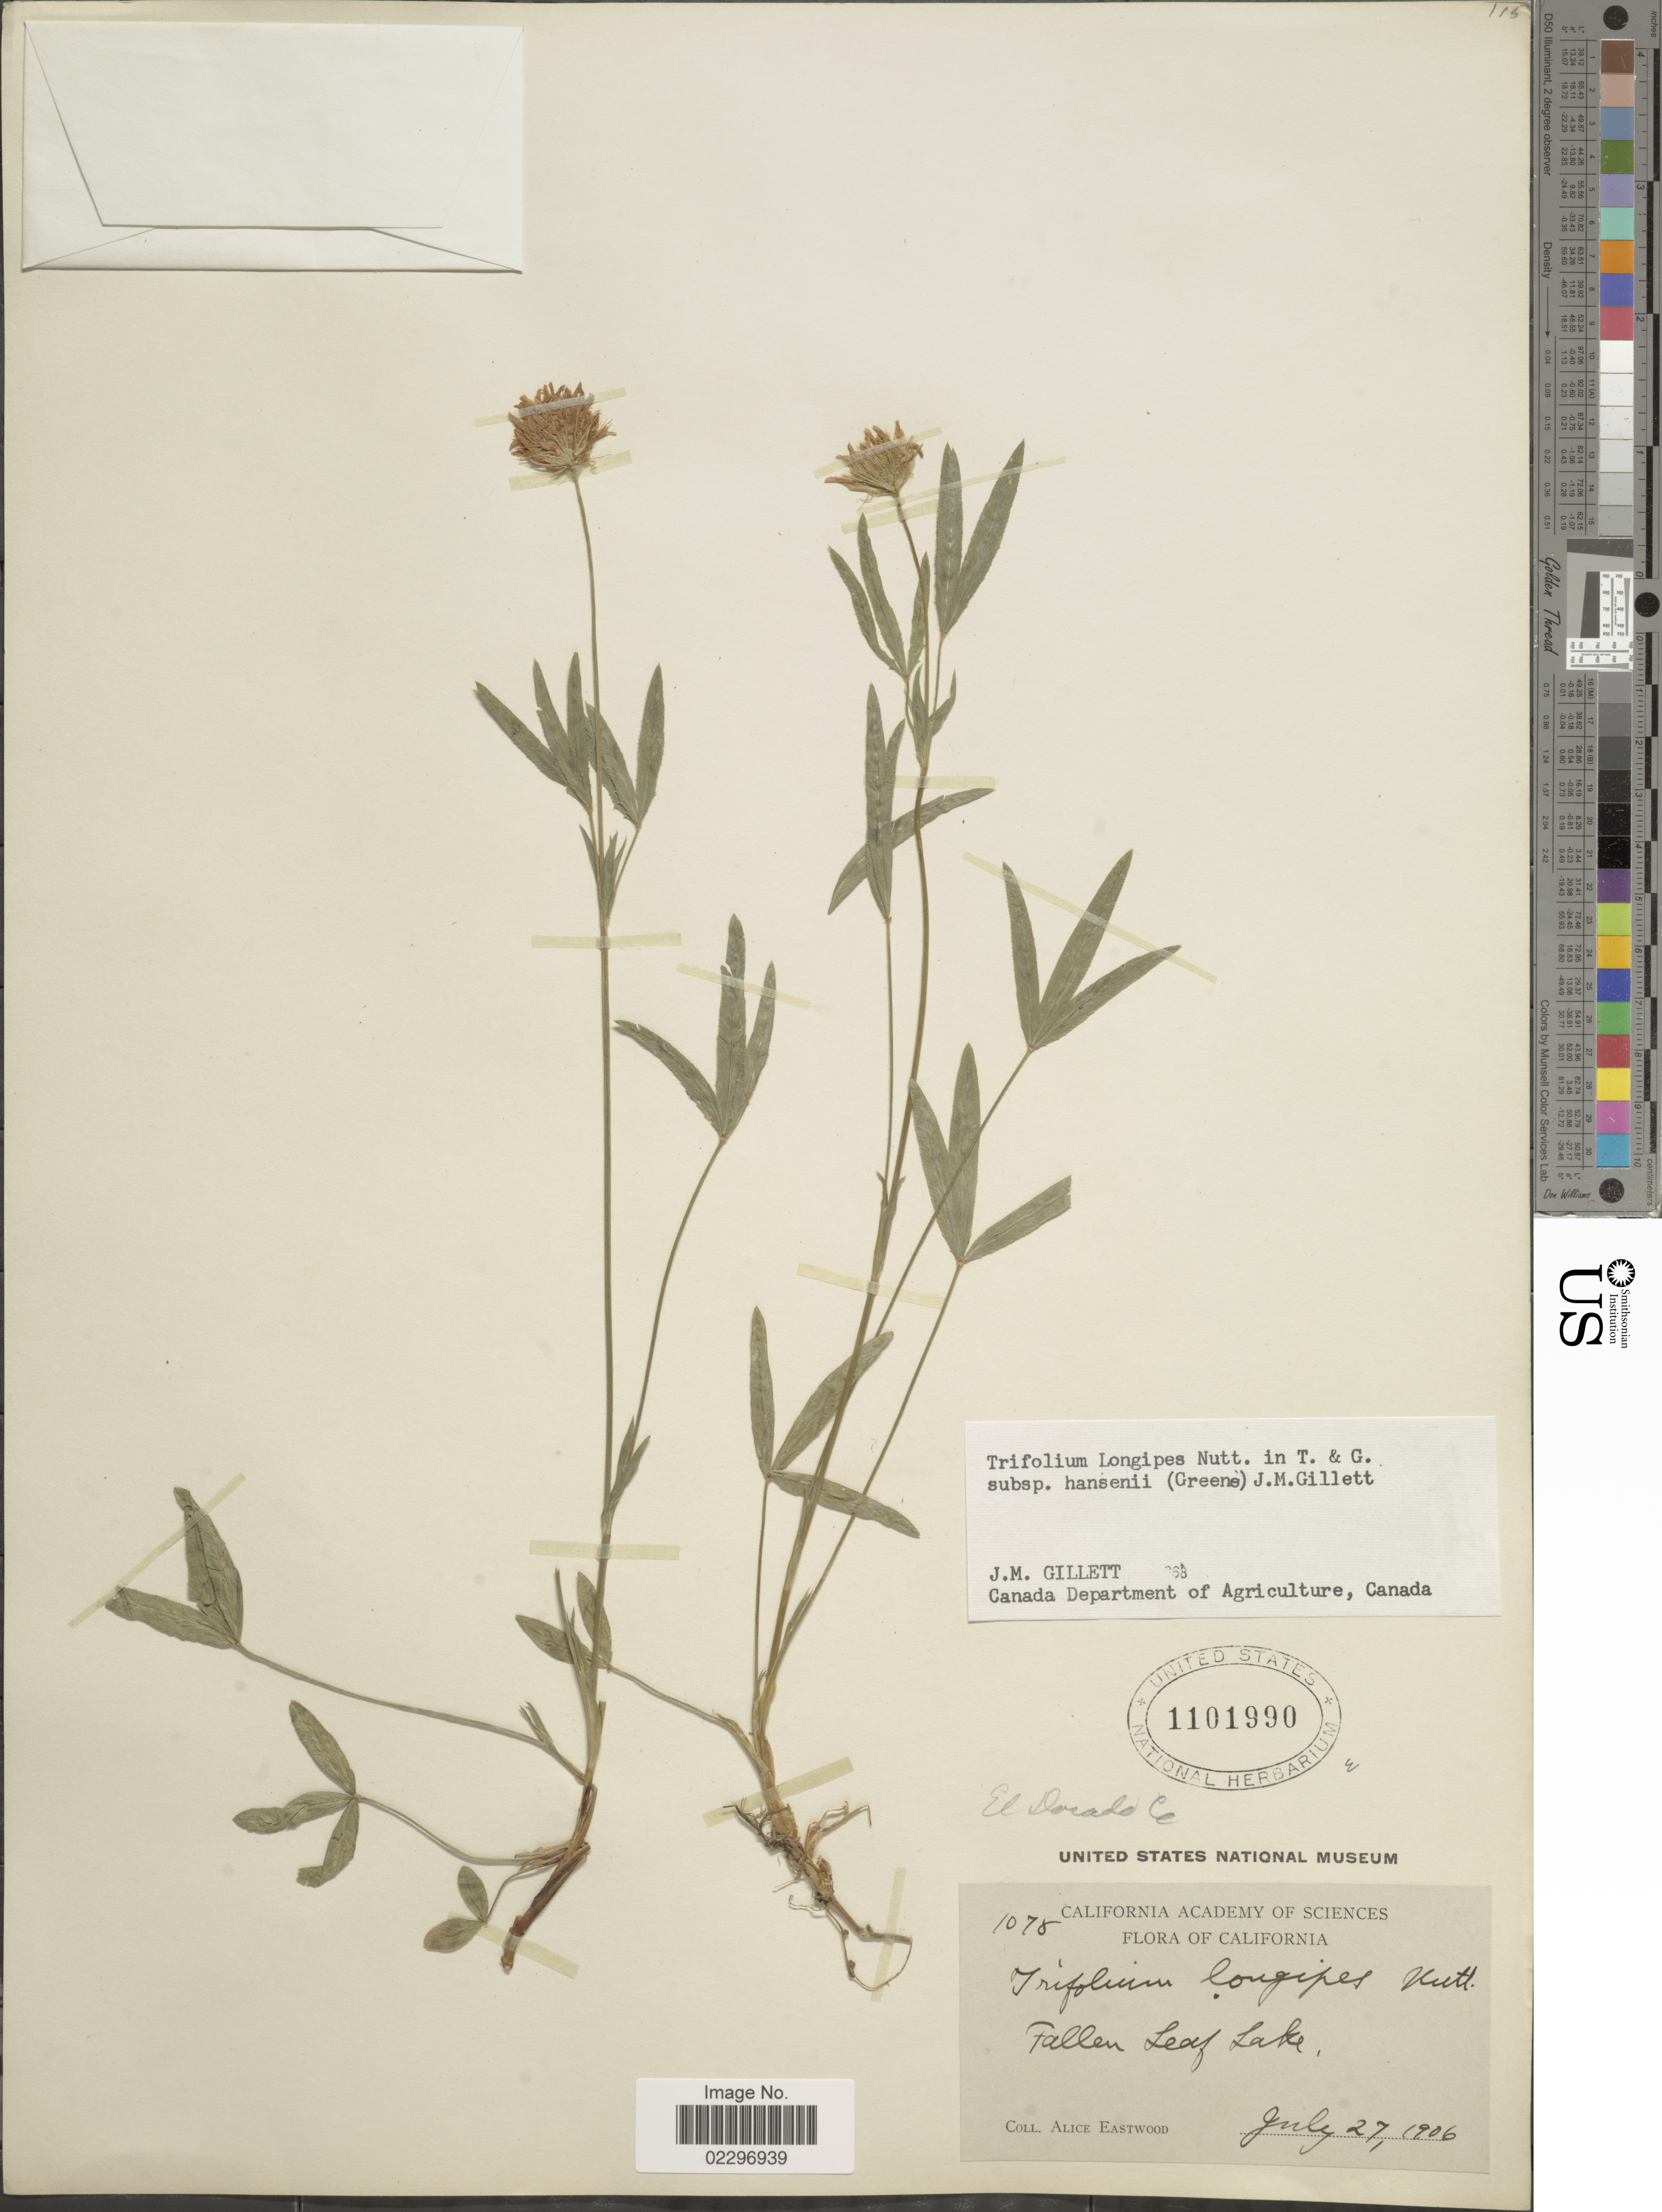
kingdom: Plantae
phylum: Tracheophyta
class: Magnoliopsida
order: Fabales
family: Fabaceae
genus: Trifolium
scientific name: Trifolium longipes subsp. hansenii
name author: (Greene) J.M. Gillett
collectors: A. Eastwood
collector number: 1078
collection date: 1906-07-27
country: United States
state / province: California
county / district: El Dorado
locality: Fallen Leaf Lake, El Dorado Co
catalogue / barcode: US 1101990